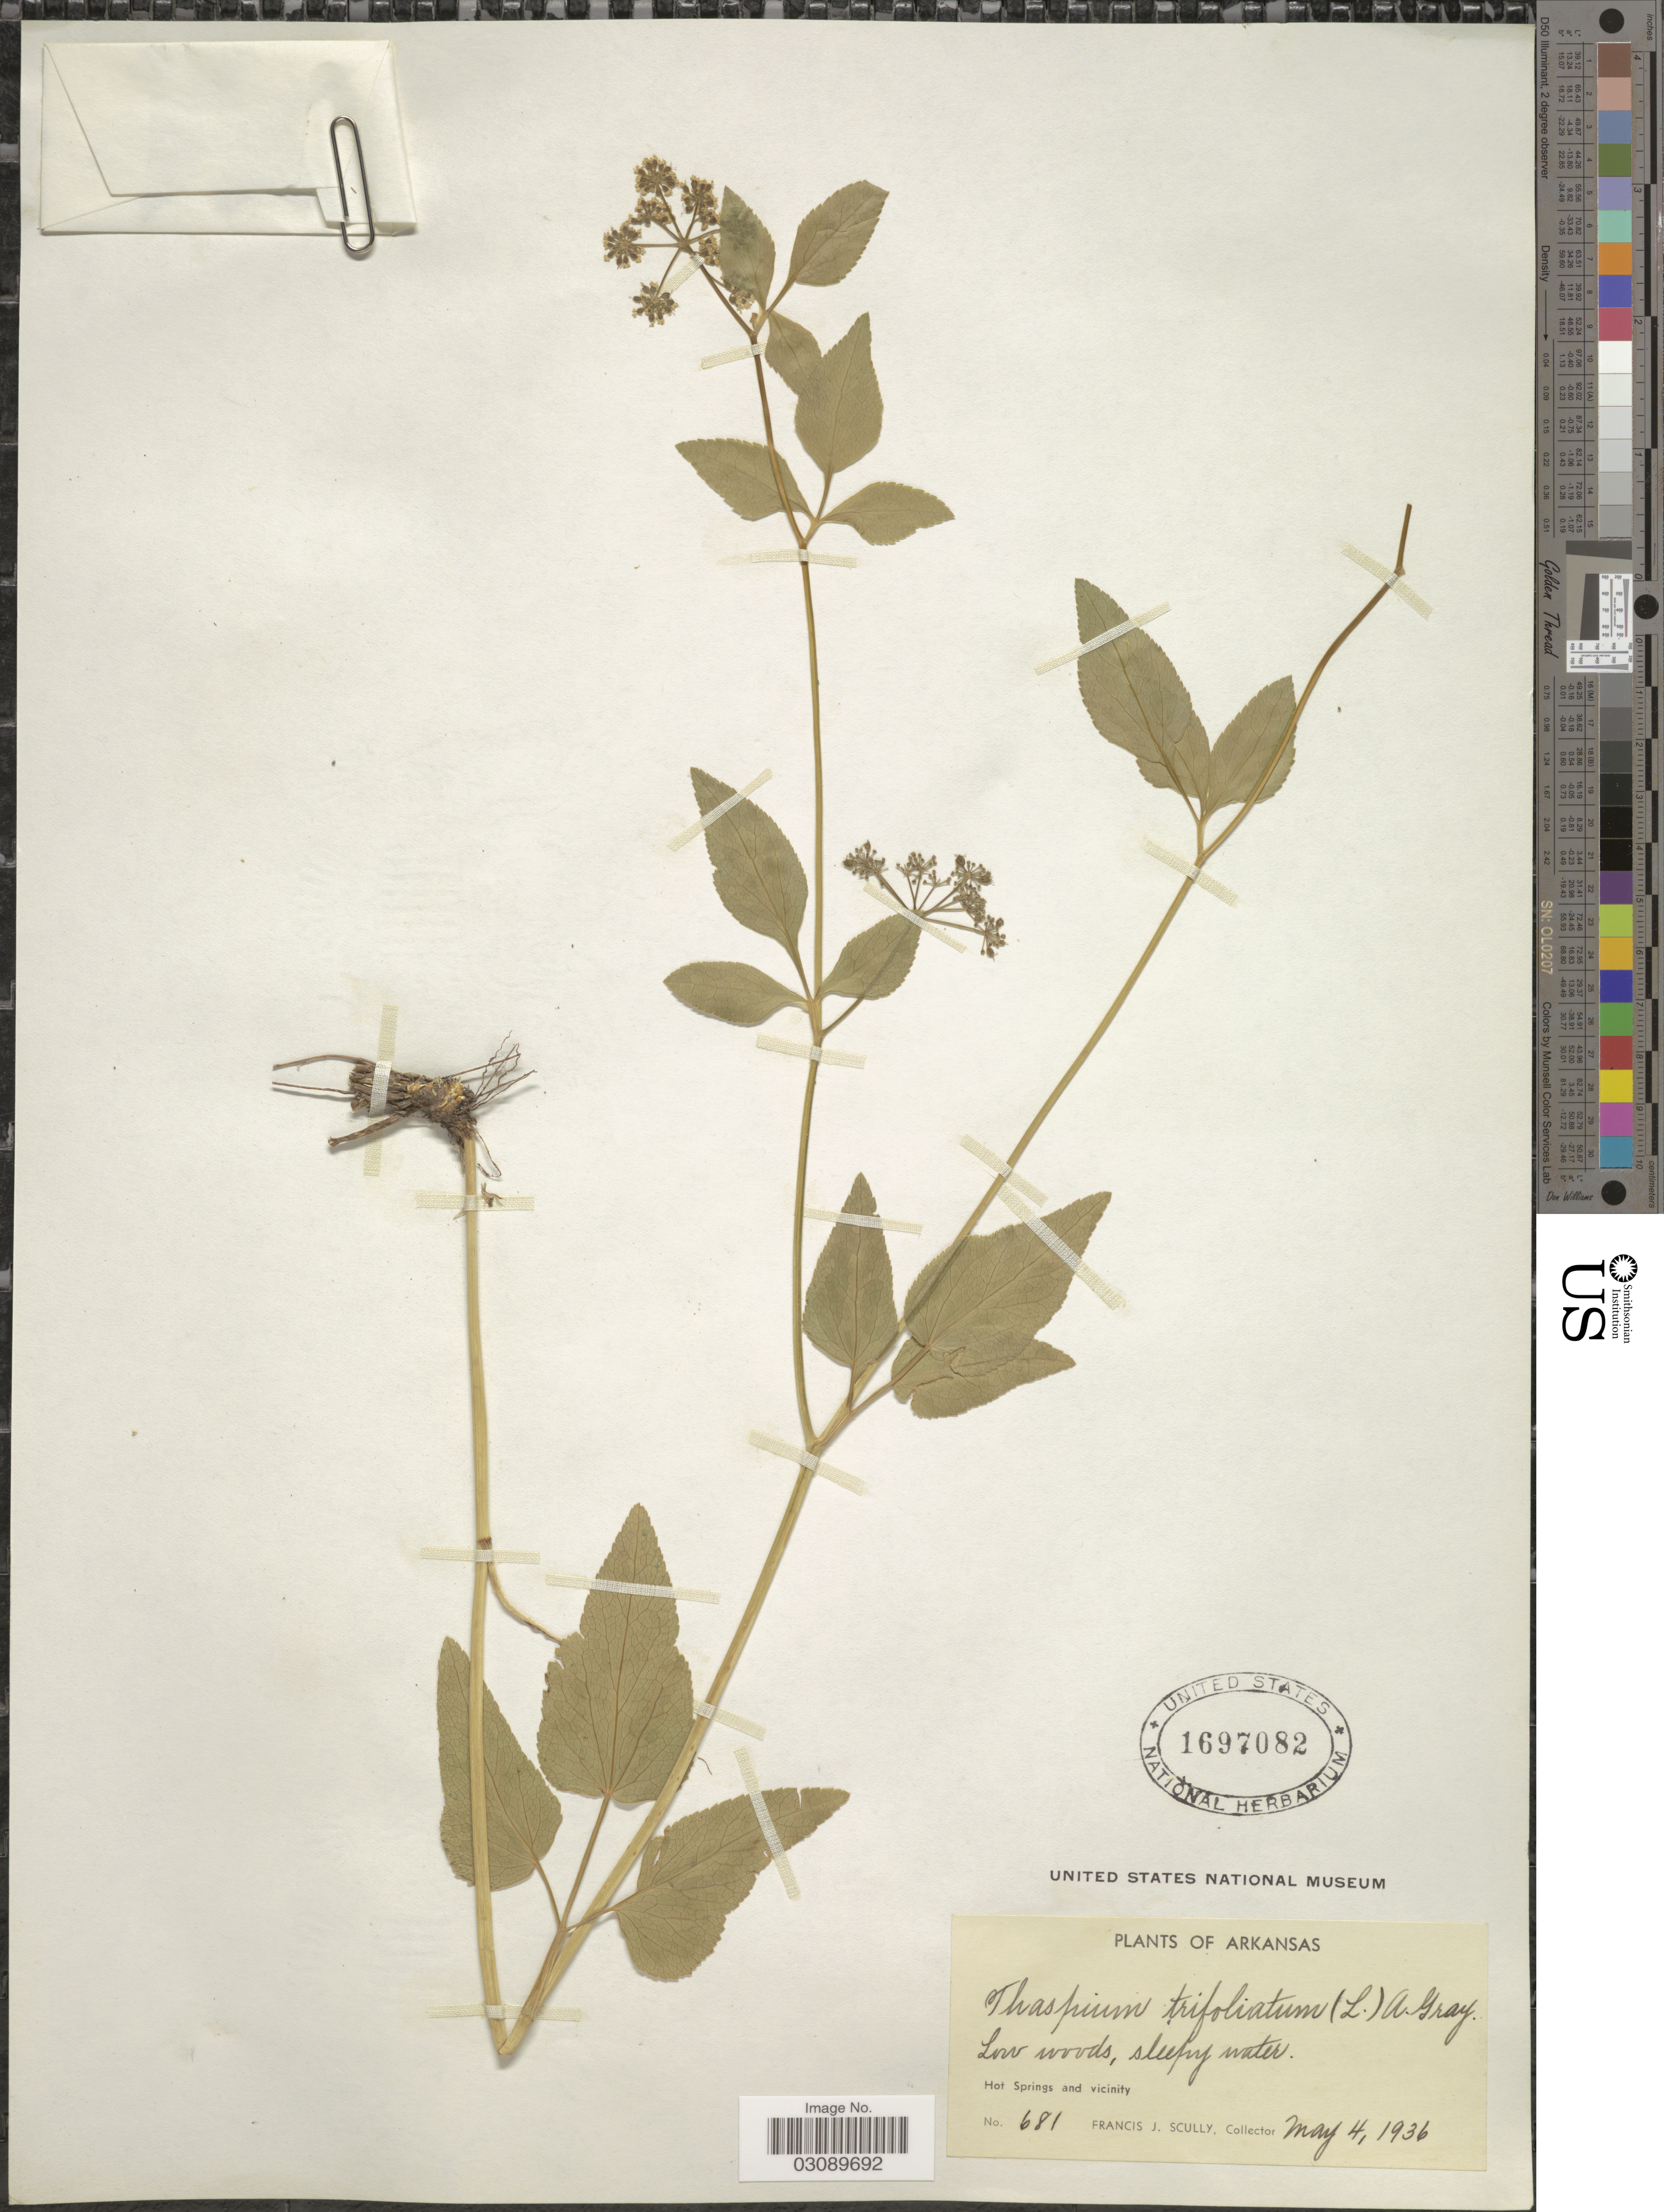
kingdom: Plantae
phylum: Tracheophyta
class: Magnoliopsida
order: Apiales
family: Apiaceae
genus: Thaspium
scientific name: Thaspium trifoliatum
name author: (L.) A. Gray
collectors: F. J. Scully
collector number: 681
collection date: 1936-05-04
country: United States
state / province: Arkansas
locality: Hot Springs and vicinity.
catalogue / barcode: US 1697082